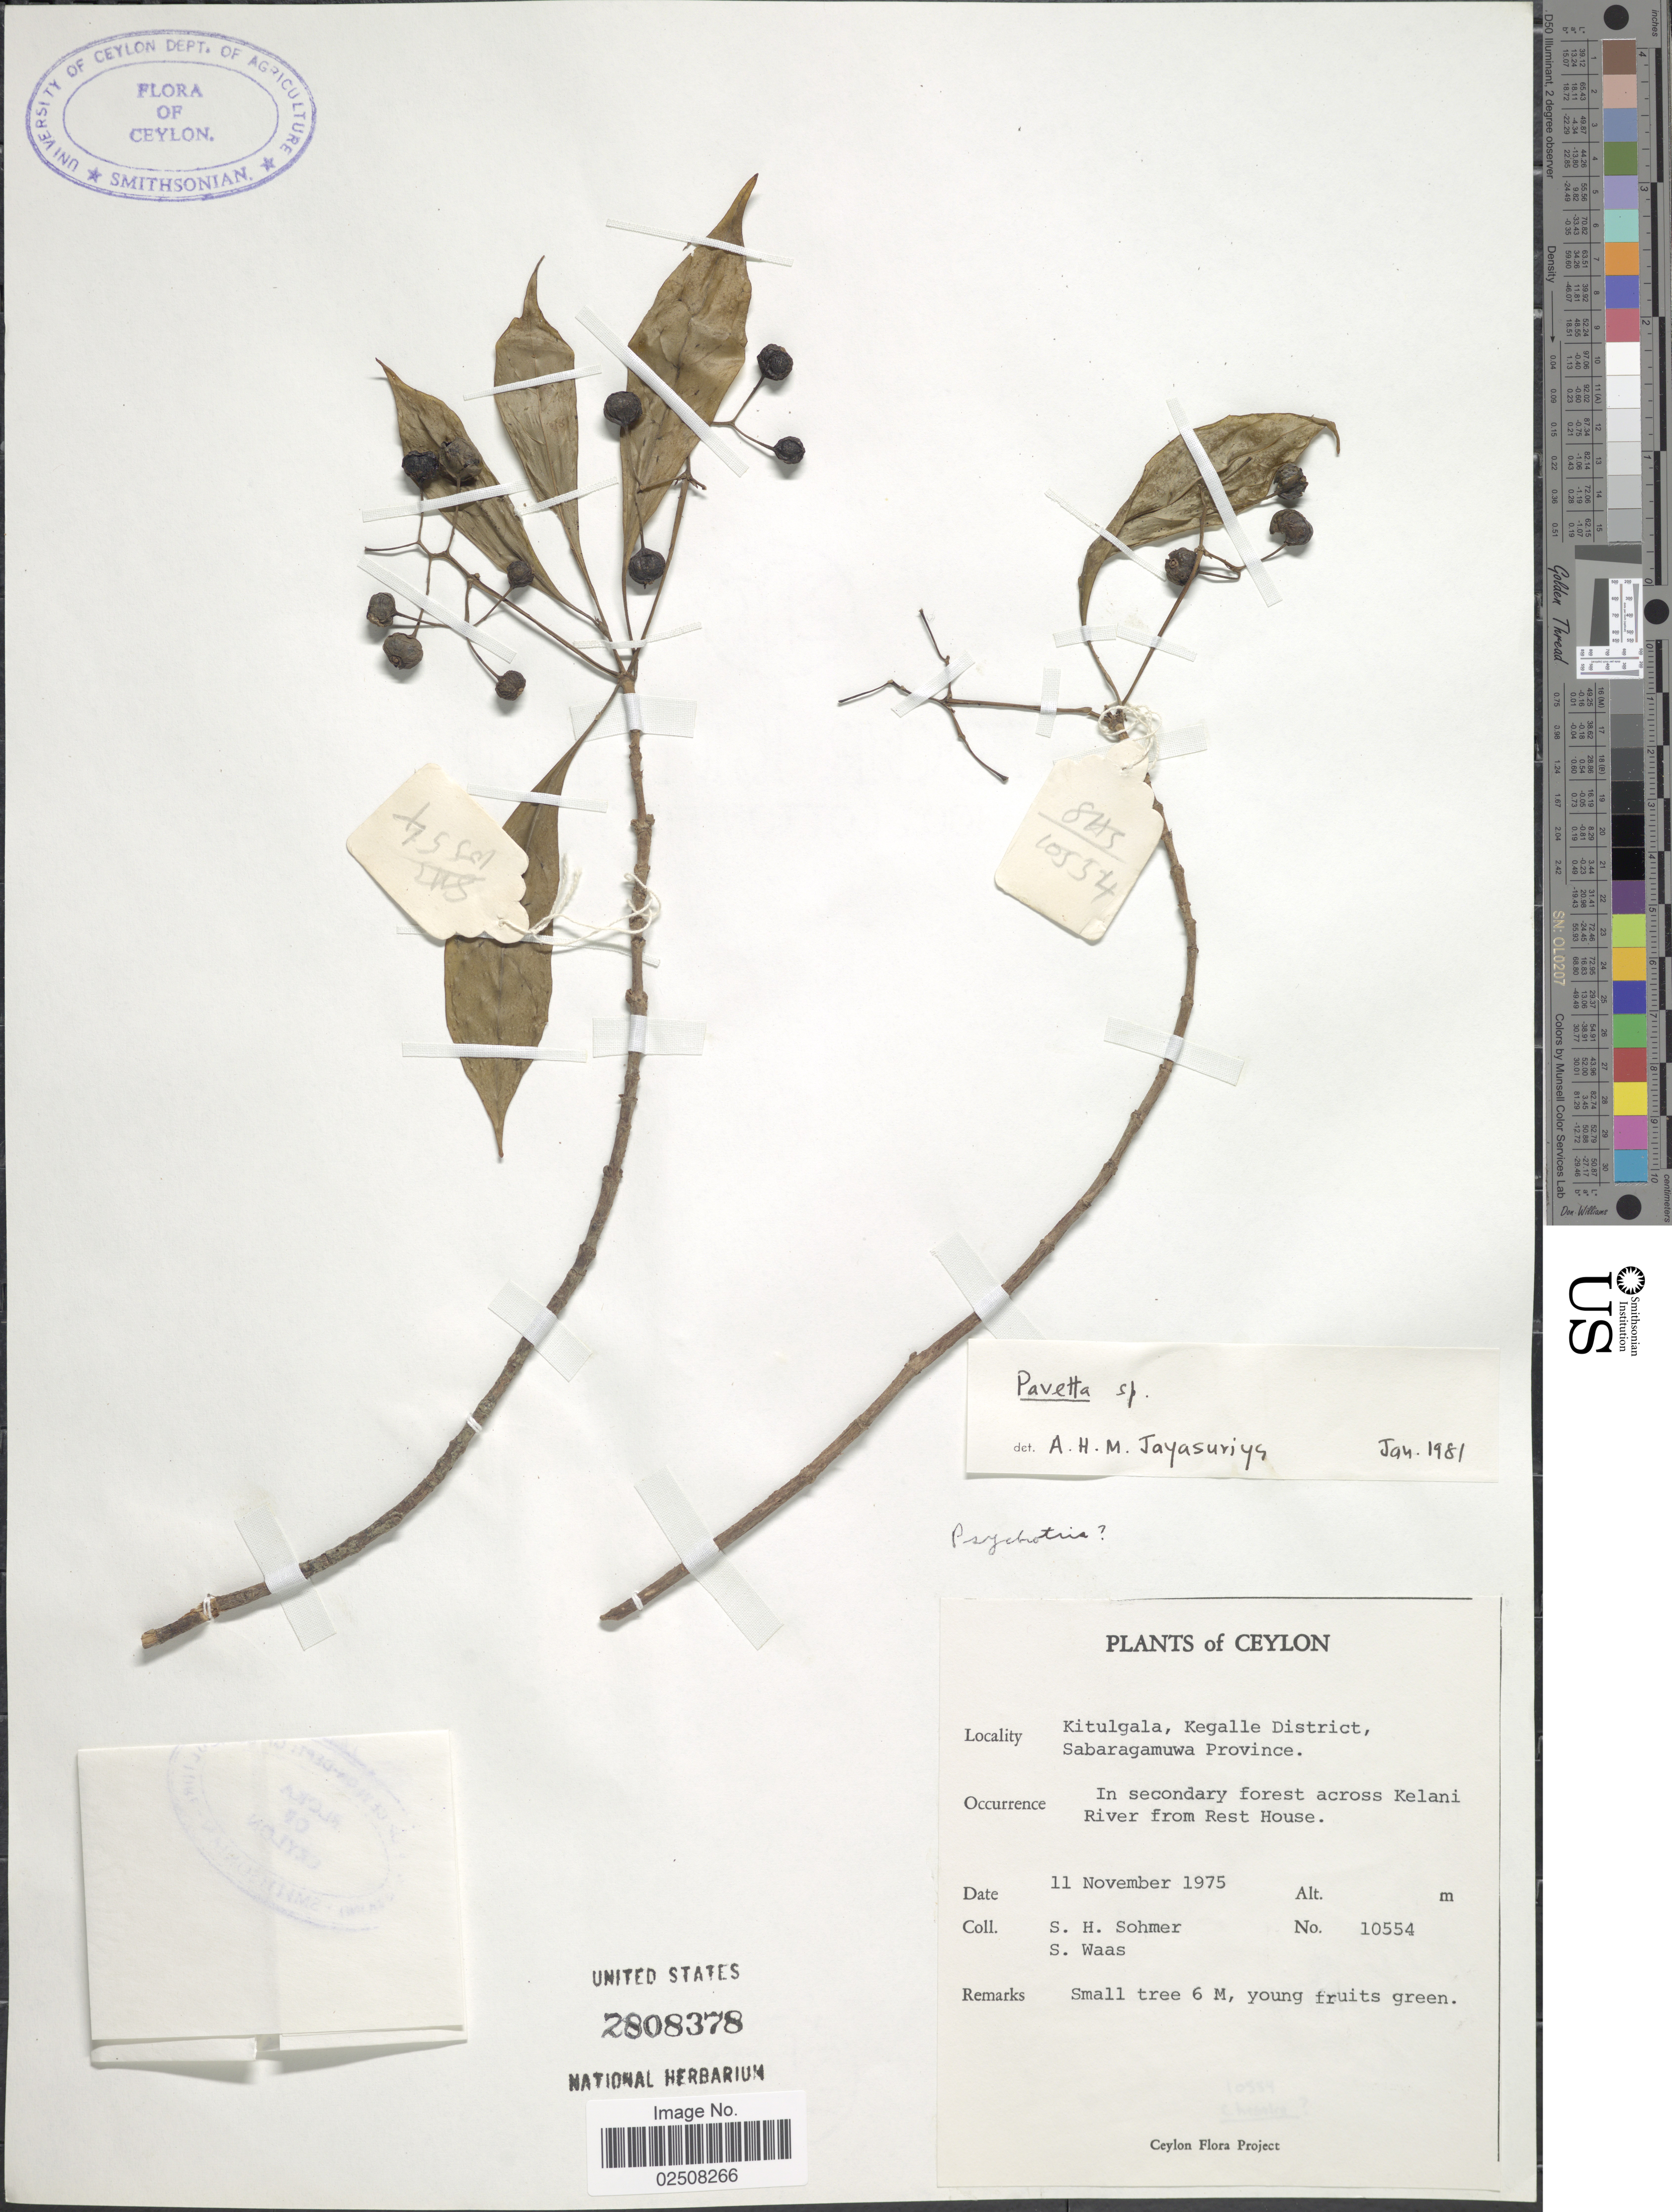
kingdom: Plantae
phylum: Tracheophyta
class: Magnoliopsida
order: Gentianales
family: Rubiaceae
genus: Pavetta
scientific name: Pavetta sp.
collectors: S. H. Sohmer & S. Waas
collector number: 10554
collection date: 1975-11-11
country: Sri Lanka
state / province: Sabaragamuwa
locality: Ceylon, Kitulgala, Kegalle District, In secondary forest across Kelani River from Rest House.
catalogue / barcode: US 2808378